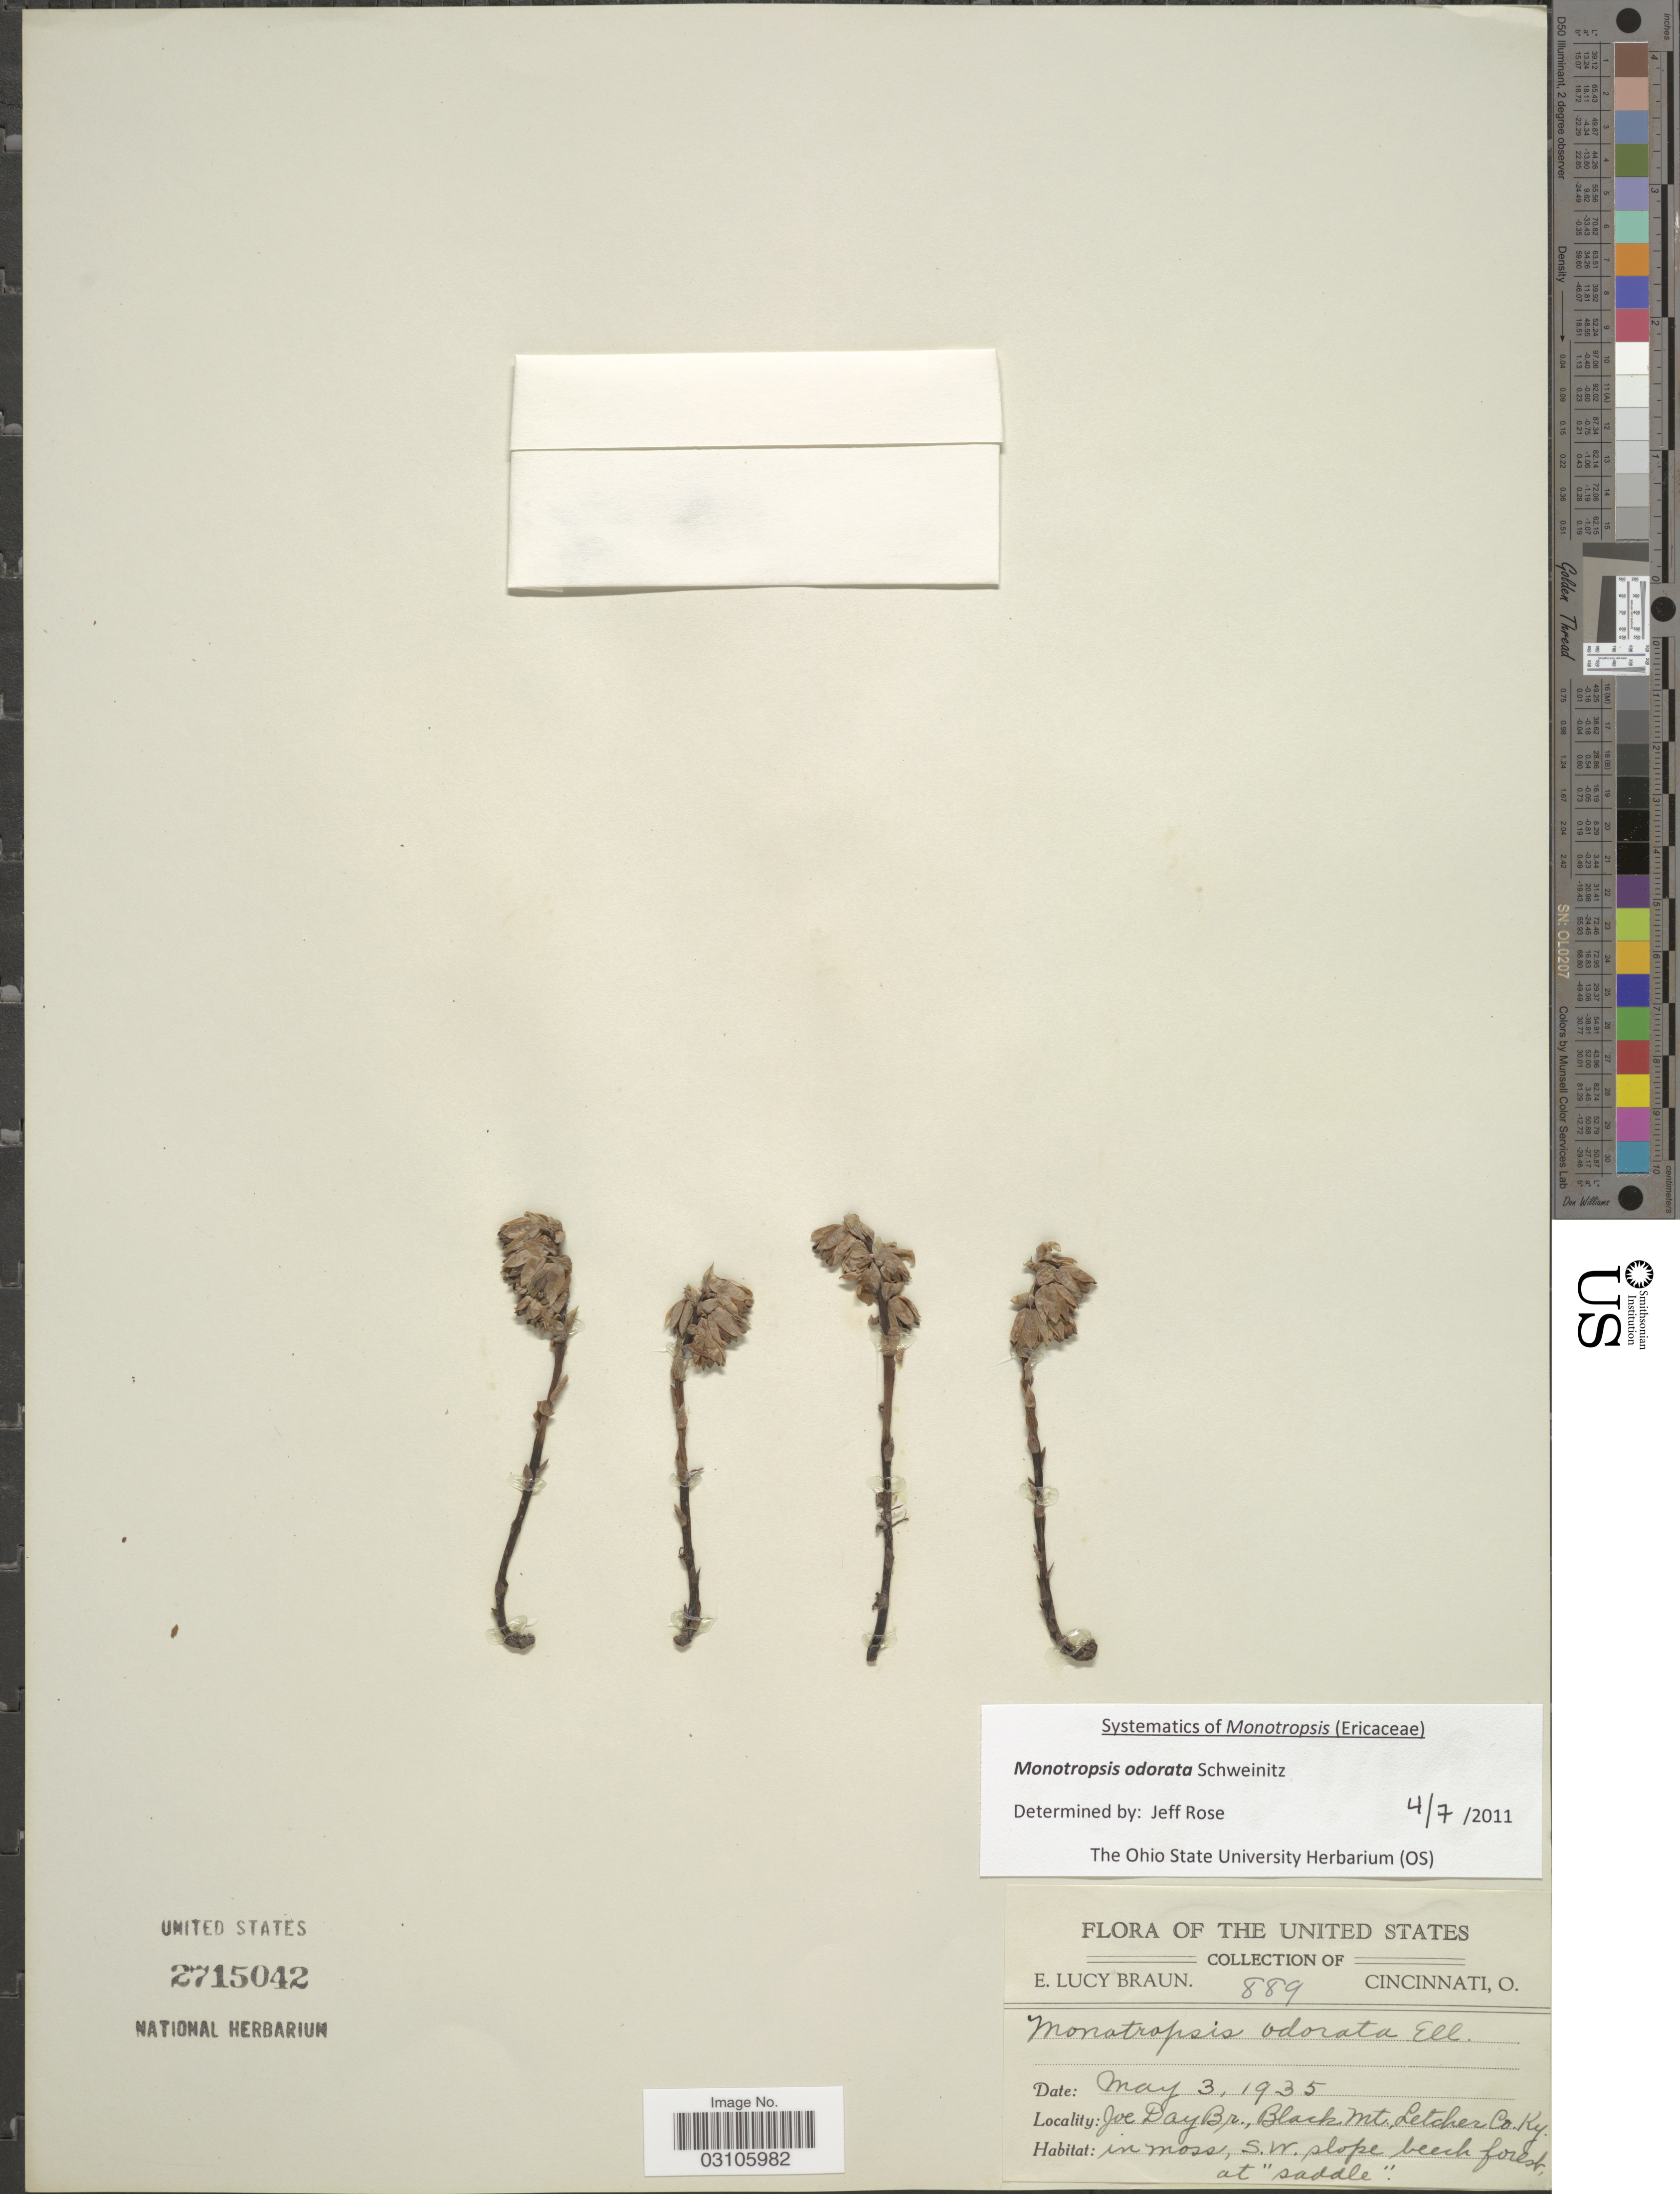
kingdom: Plantae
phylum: Tracheophyta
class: Magnoliopsida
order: Ericales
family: Ericaceae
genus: Monotropsis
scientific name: Monotropsis odorata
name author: Schwein. ex Elliott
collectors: E. L. Braun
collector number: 889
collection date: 1935-05-03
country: United States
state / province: Kentucky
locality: Joe Day Br., Black Mt., Letcher Co. Ky.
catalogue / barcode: US 2715042